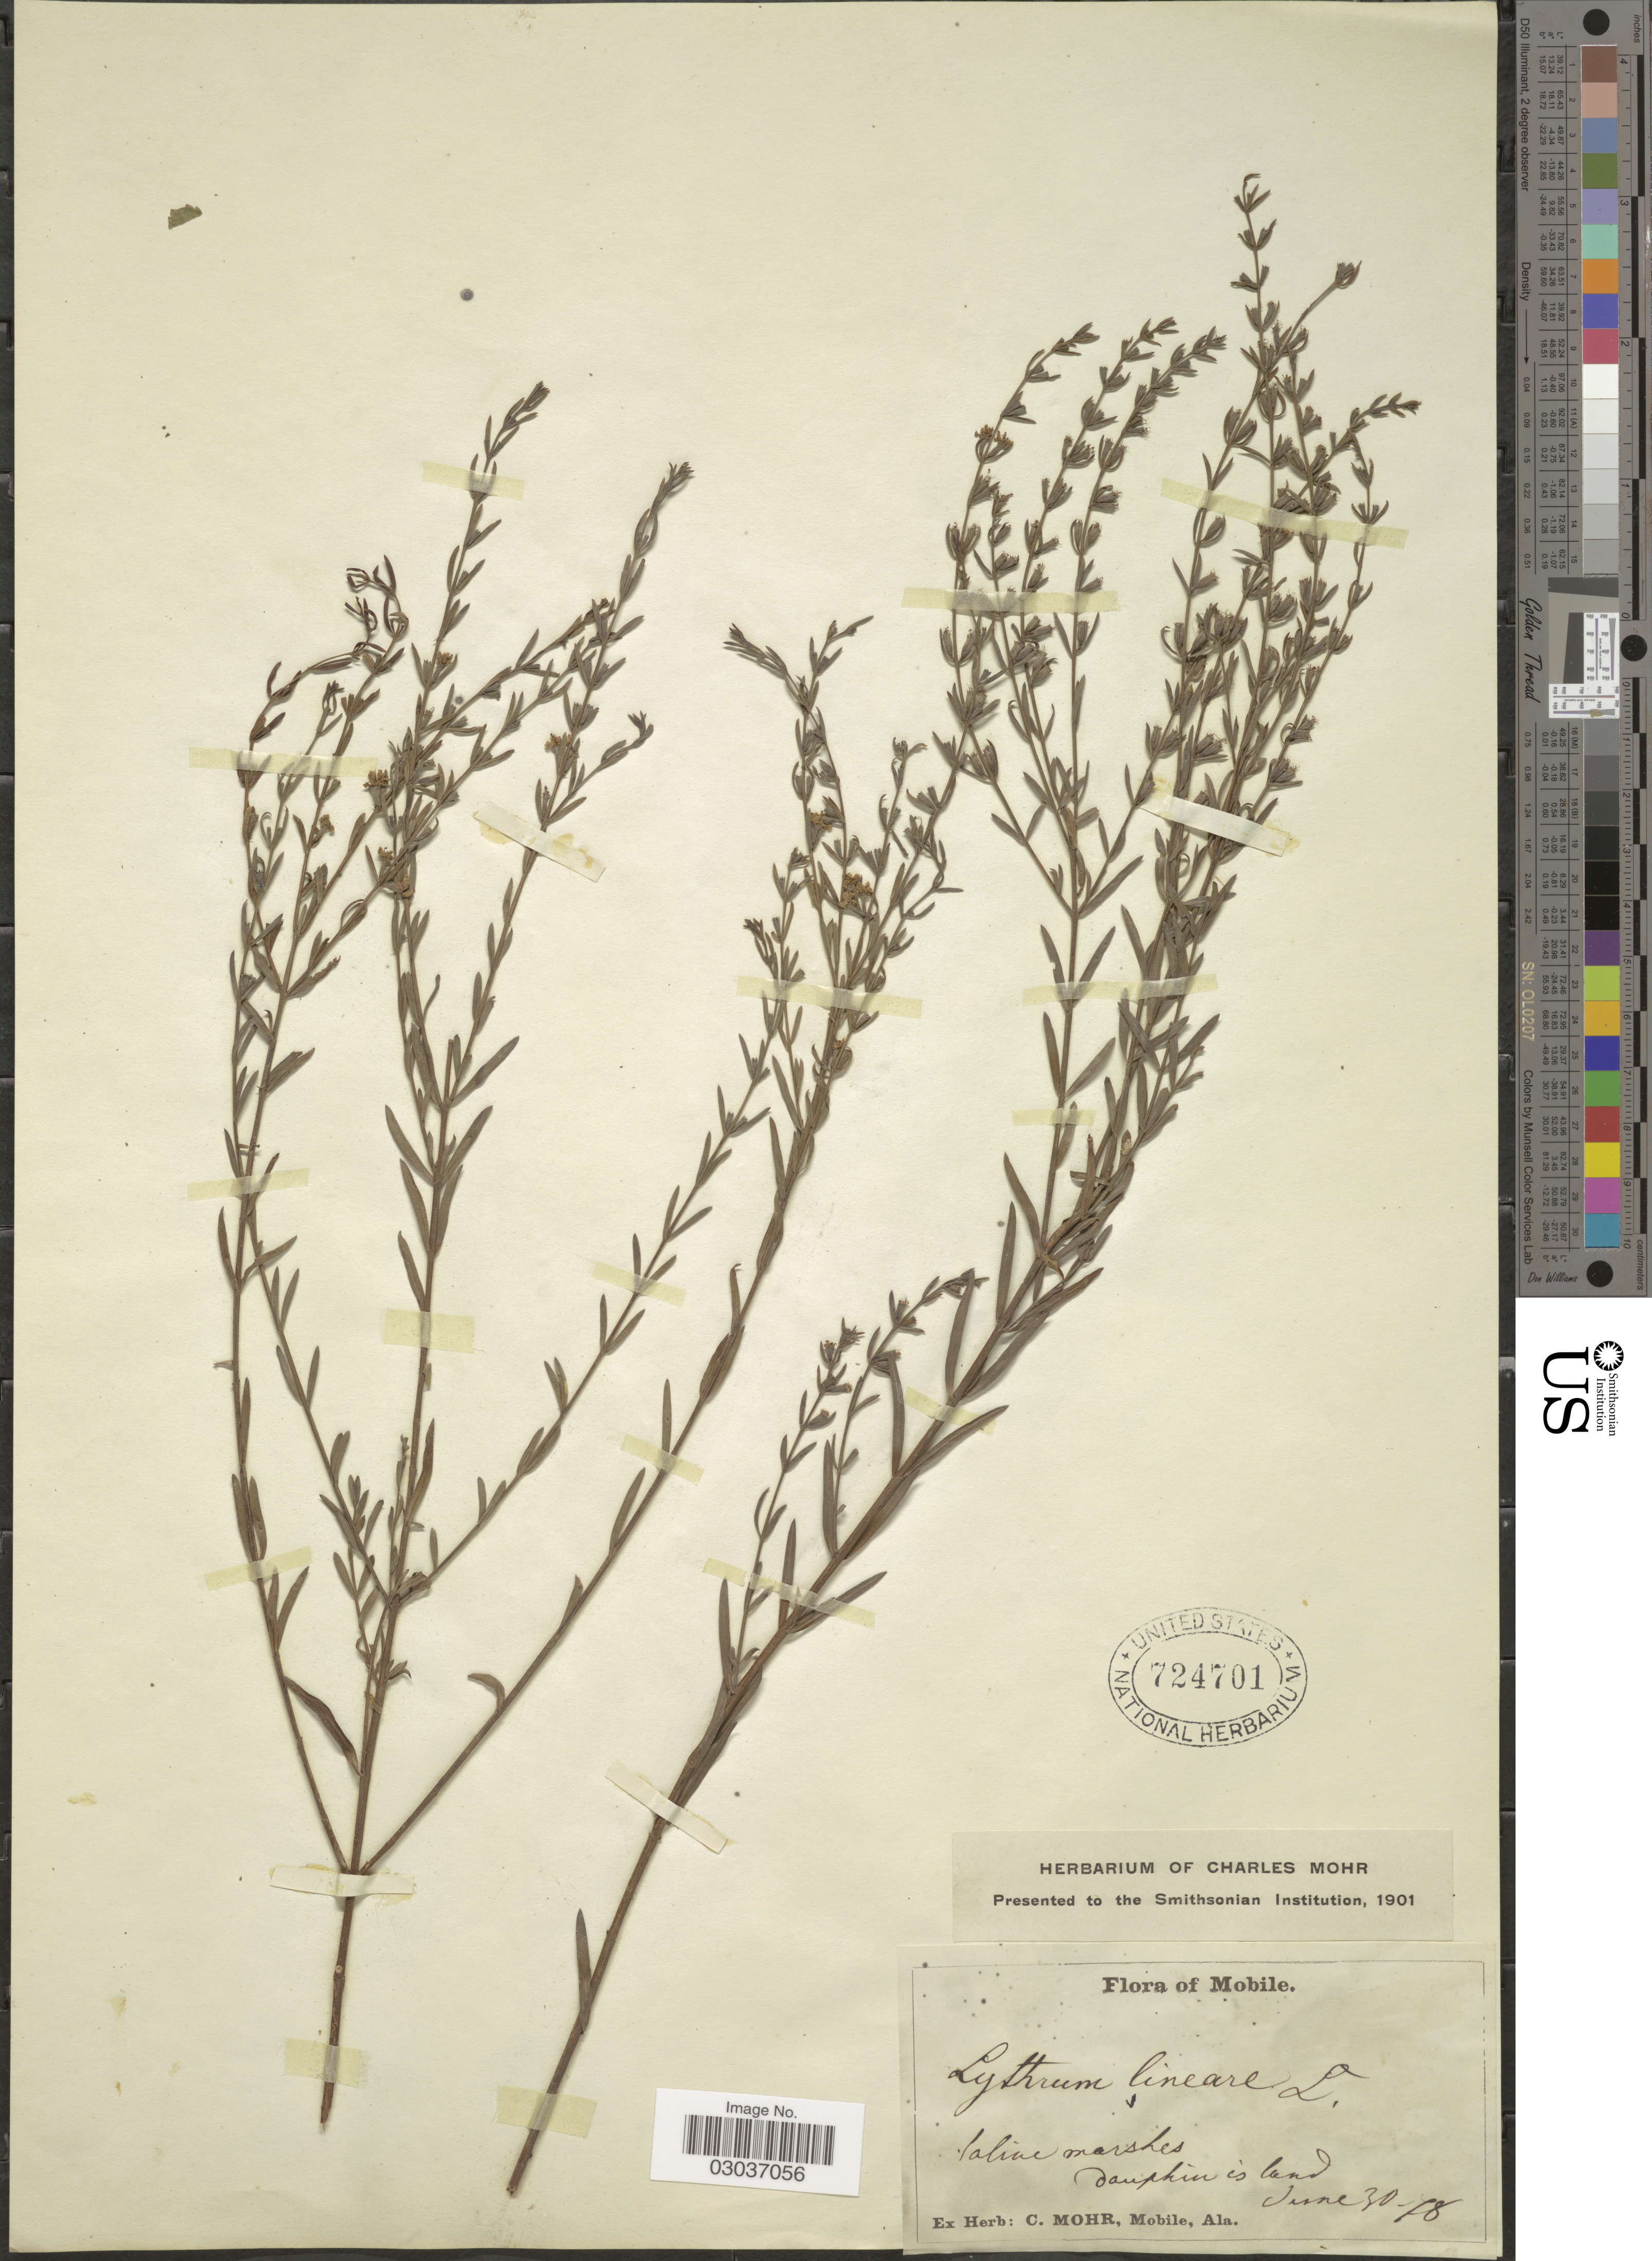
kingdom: Plantae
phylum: Tracheophyta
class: Magnoliopsida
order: Myrtales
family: Lythraceae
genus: Lythrum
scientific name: Lythrum lineare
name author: L.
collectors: ex herb. Charles Mohr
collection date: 1878-06-30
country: United States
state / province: Alabama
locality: Dauphin island.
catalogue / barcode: US 724701